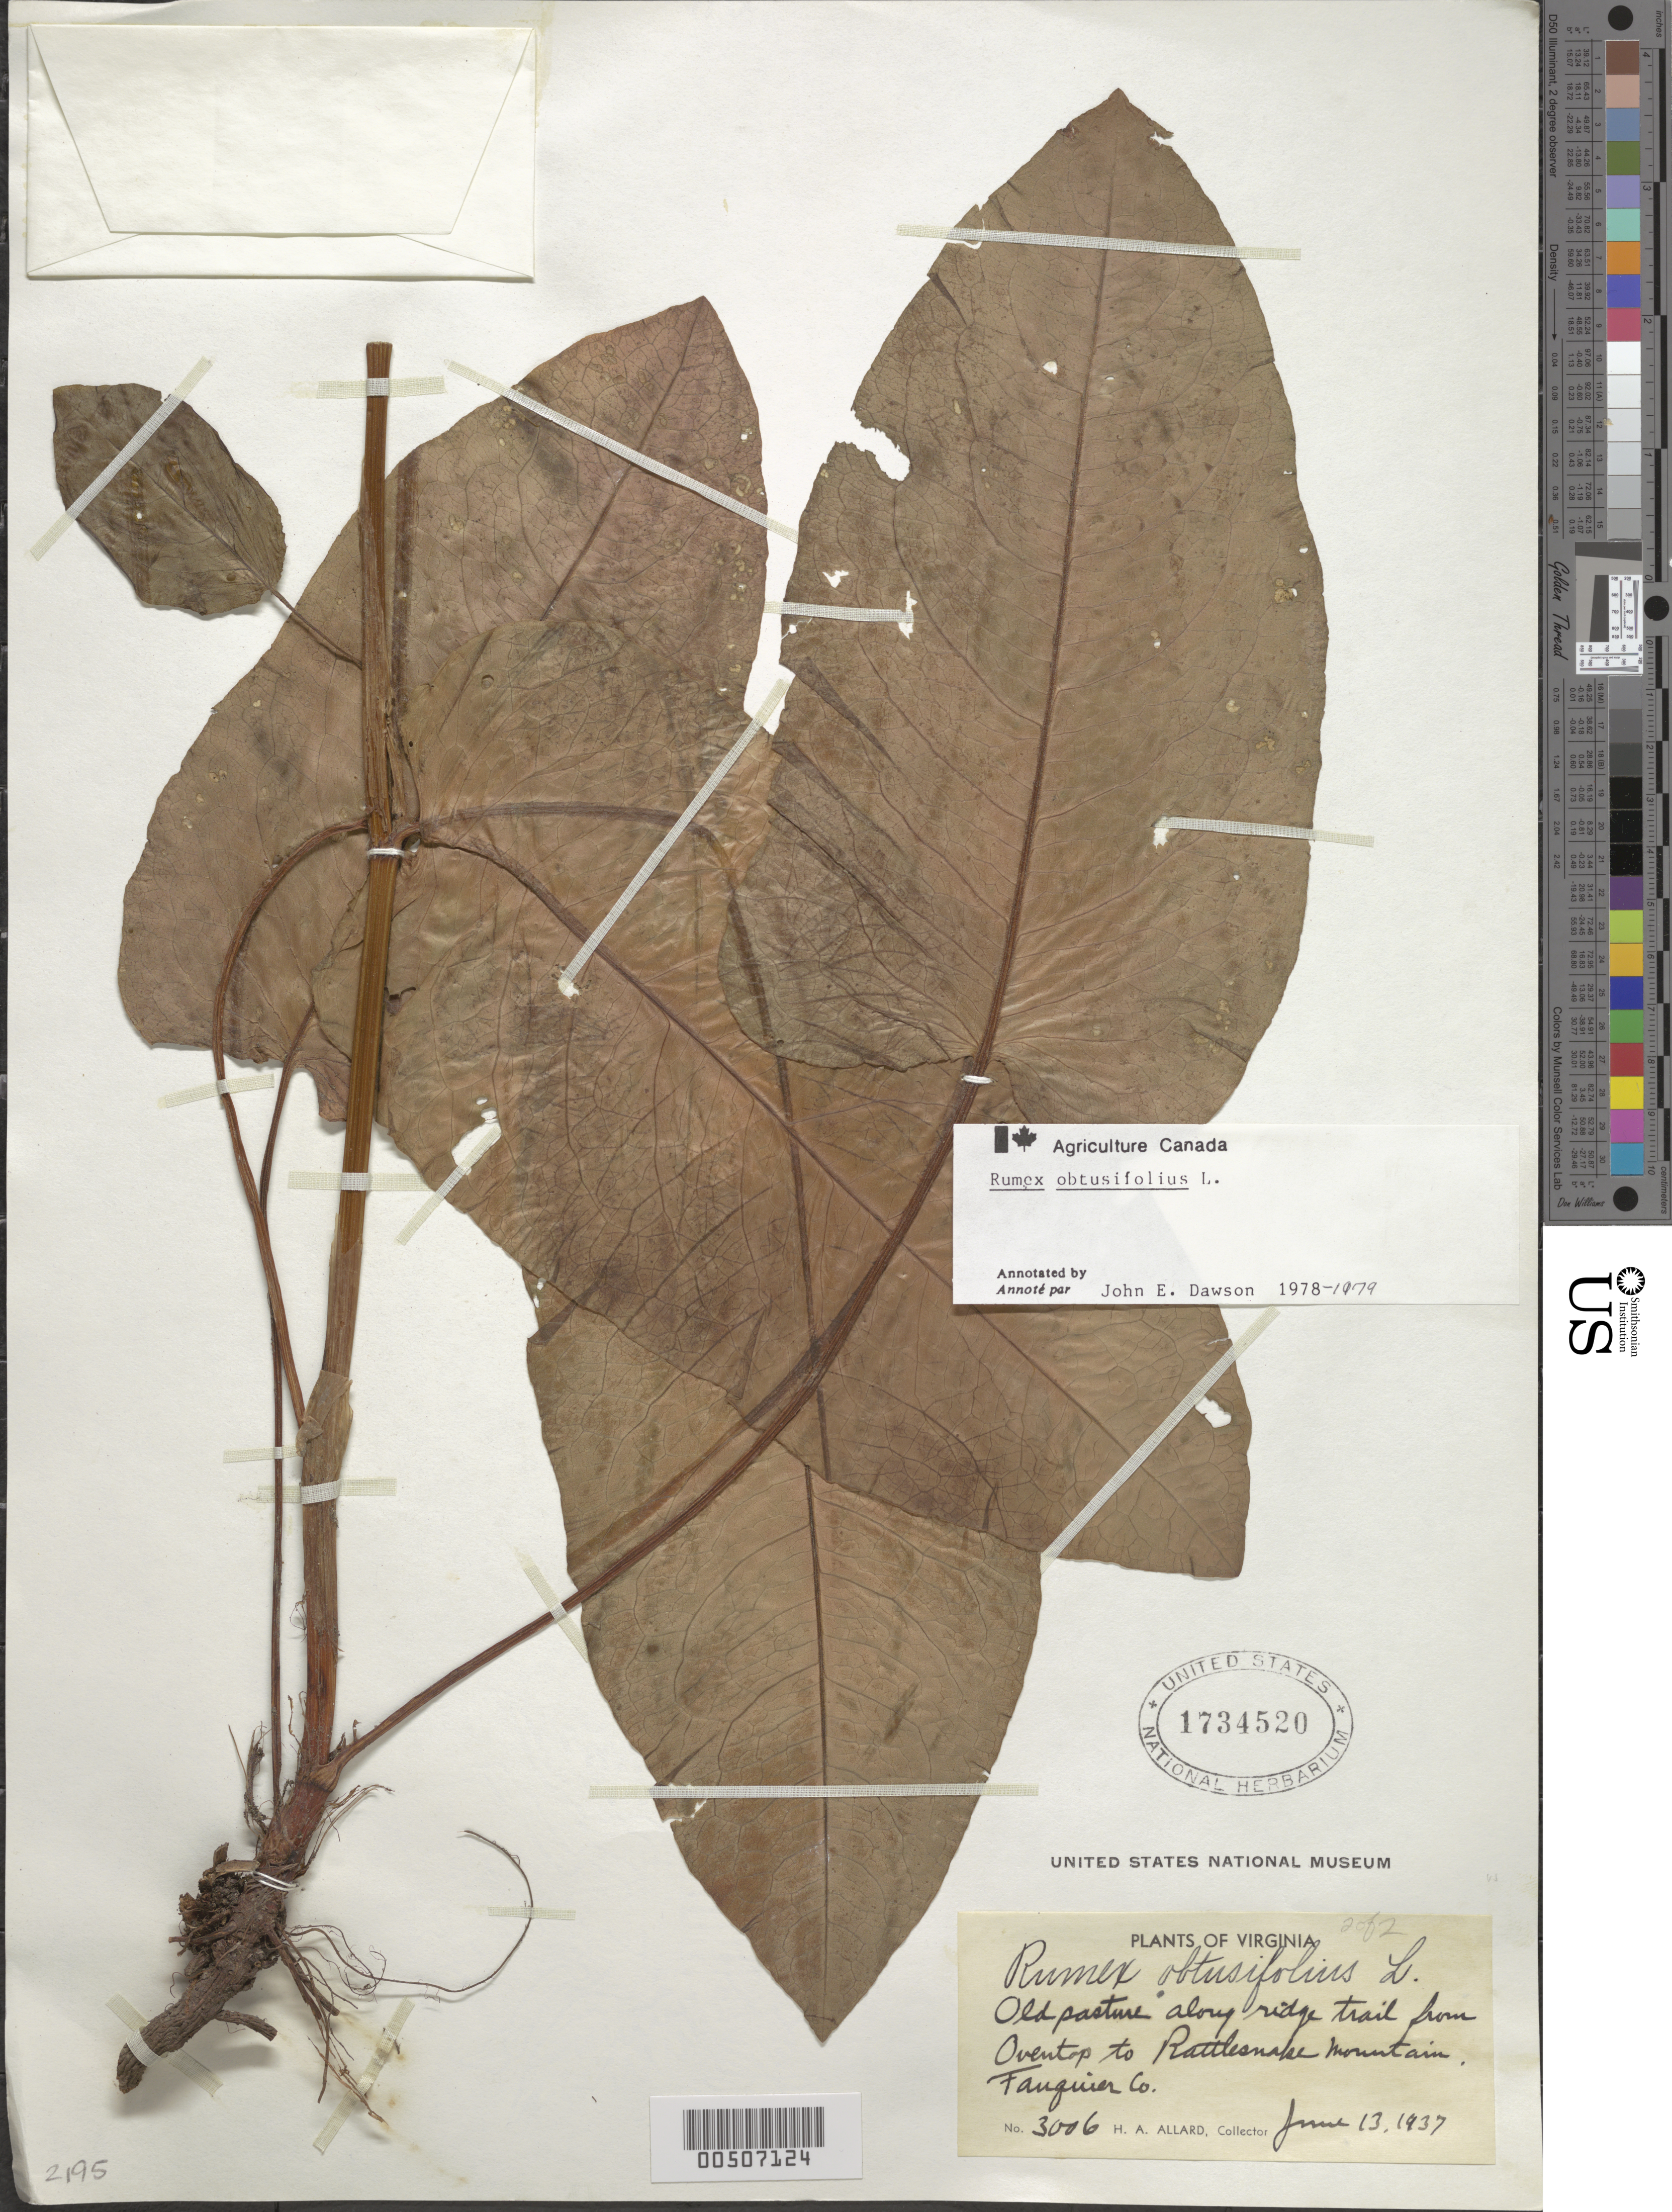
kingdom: Plantae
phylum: Tracheophyta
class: Magnoliopsida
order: Caryophyllales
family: Polygonaceae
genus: Rumex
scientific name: Rumex obtusifolius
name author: L.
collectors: H. A. Allard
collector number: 3006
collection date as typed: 13 Jun 1937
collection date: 1937-06-13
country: United States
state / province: Virginia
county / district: Fauquier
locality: Oventop to Rattlesnake Mountain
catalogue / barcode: US 1734520